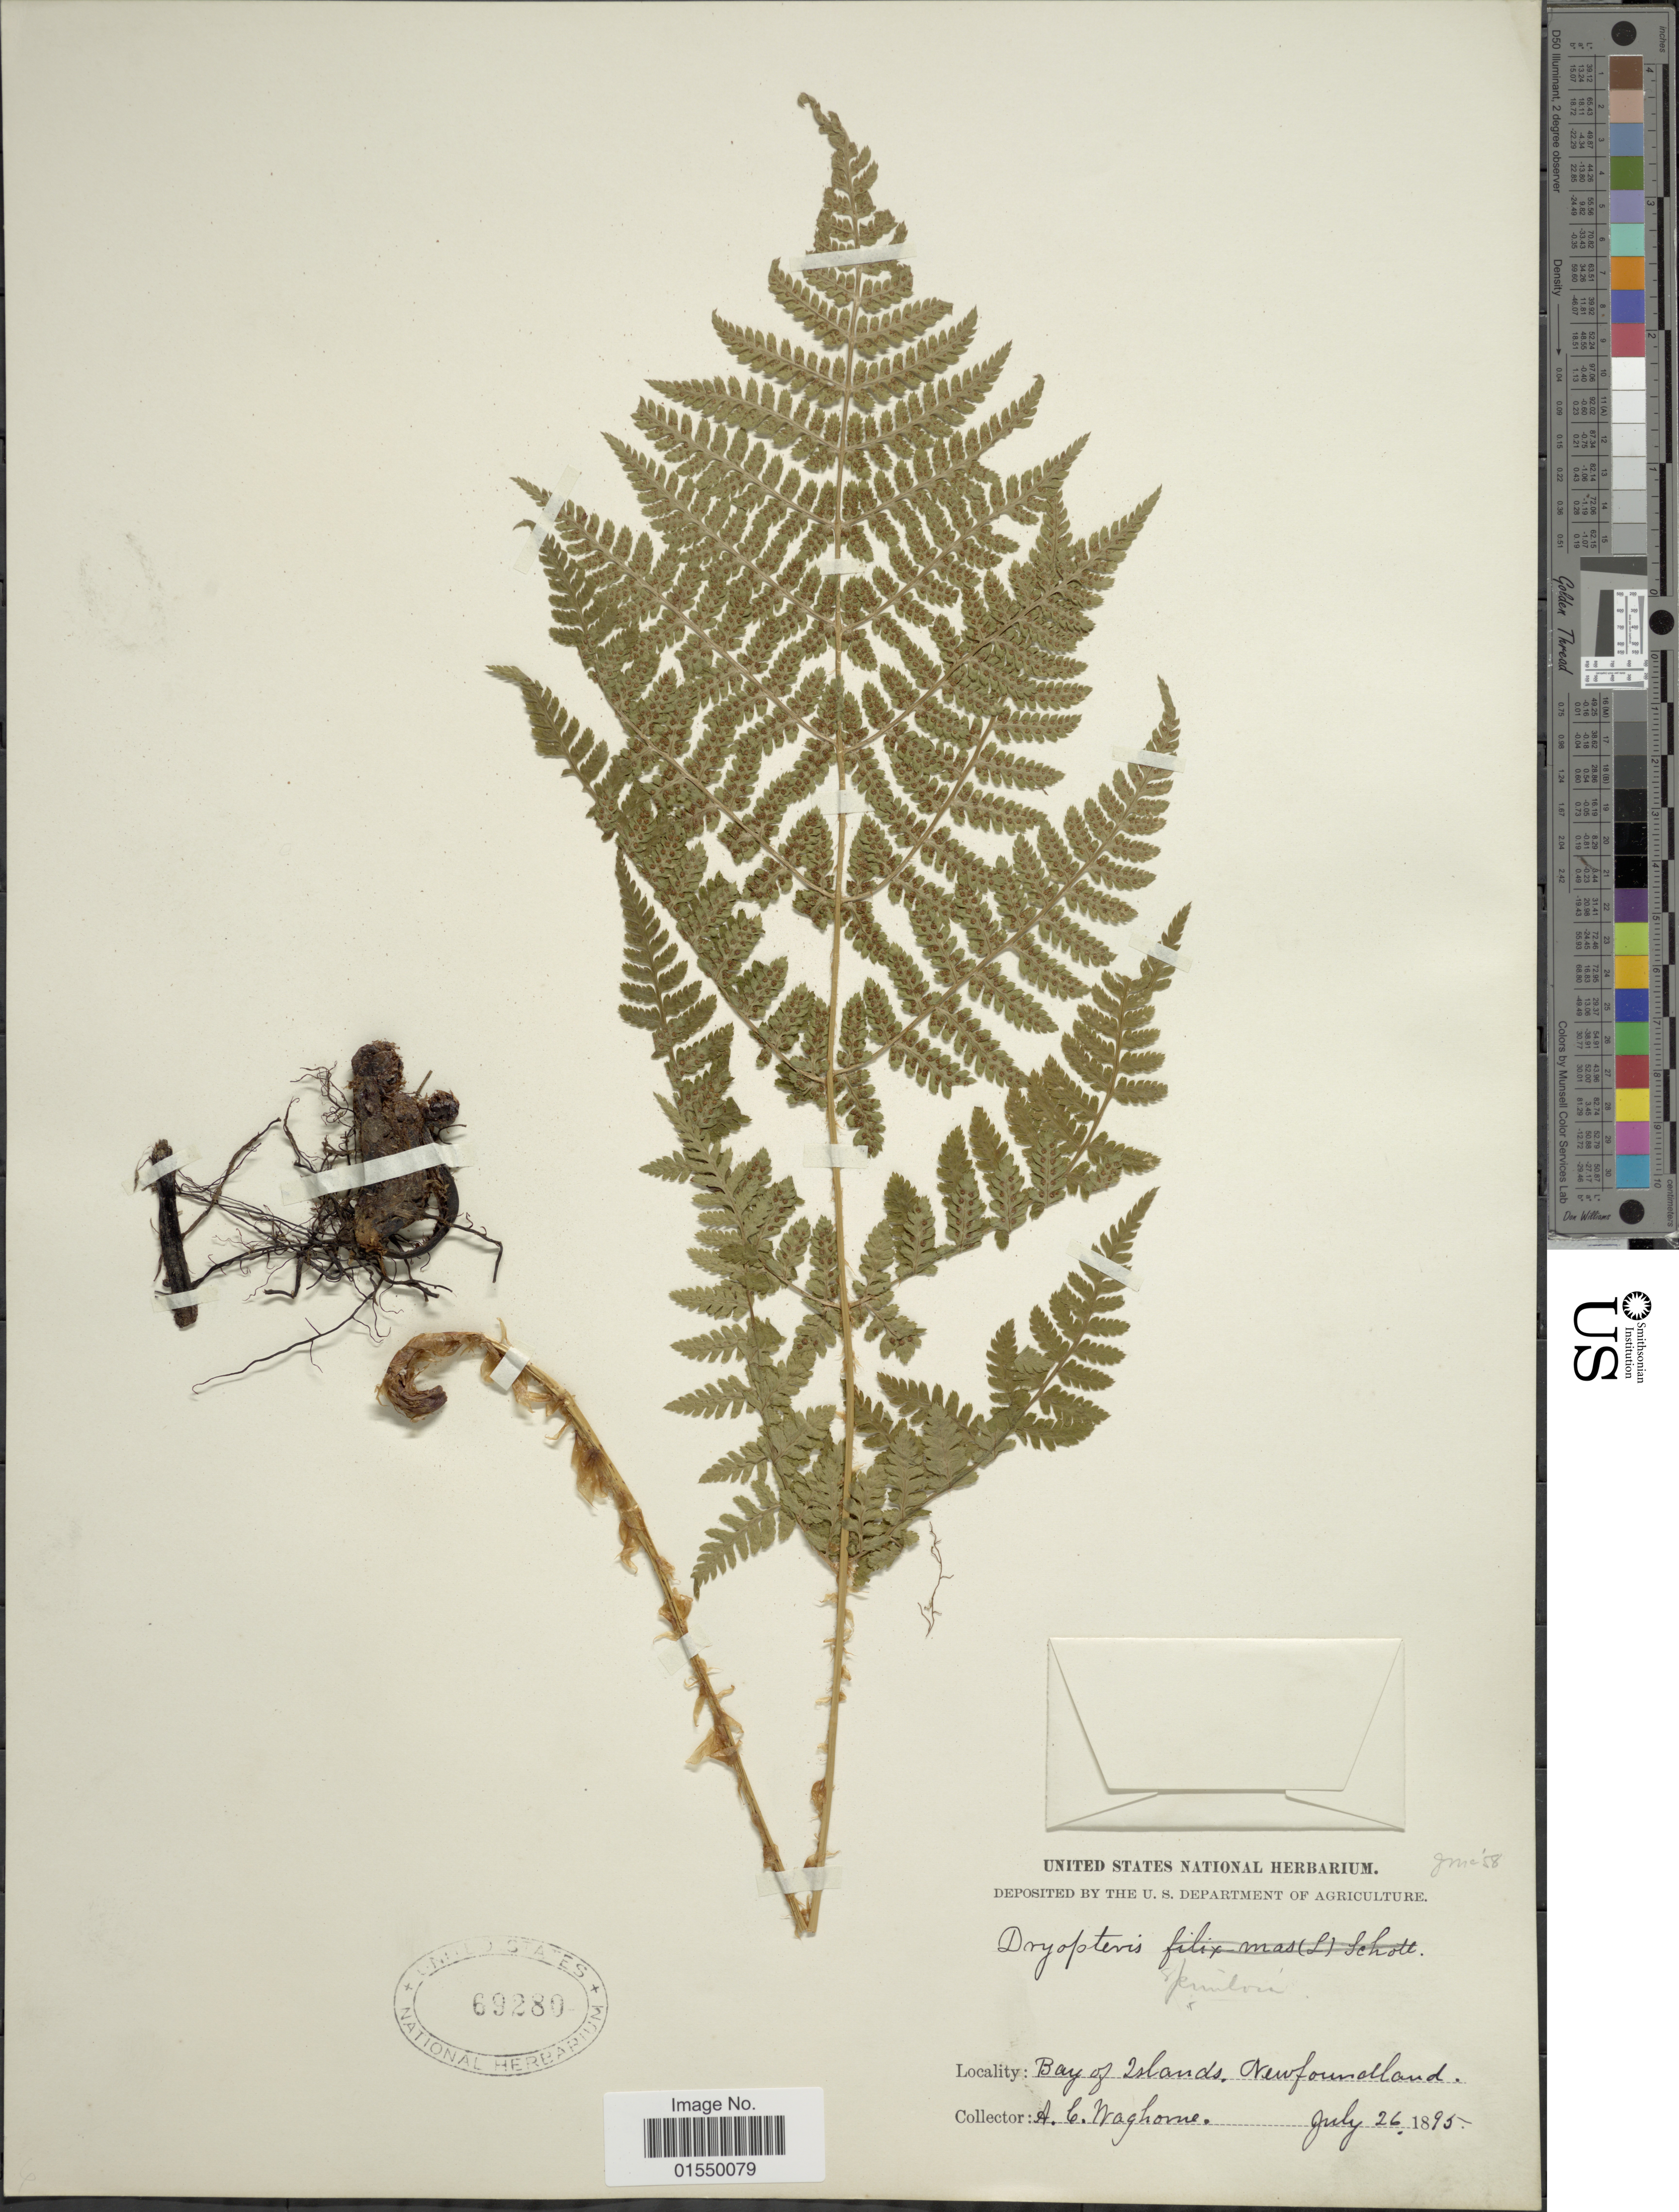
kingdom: Plantae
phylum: Tracheophyta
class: Polypodiopsida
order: Polypodiales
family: Dryopteridaceae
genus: Dryopteris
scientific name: Dryopteris carthusiana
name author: (Villars) H.P. Fuchs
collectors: A. Waghorne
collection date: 1895-07-26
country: Canada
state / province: Newfoundland and Labrador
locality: Bay of Islands, Newfoundland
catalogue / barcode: US 69280